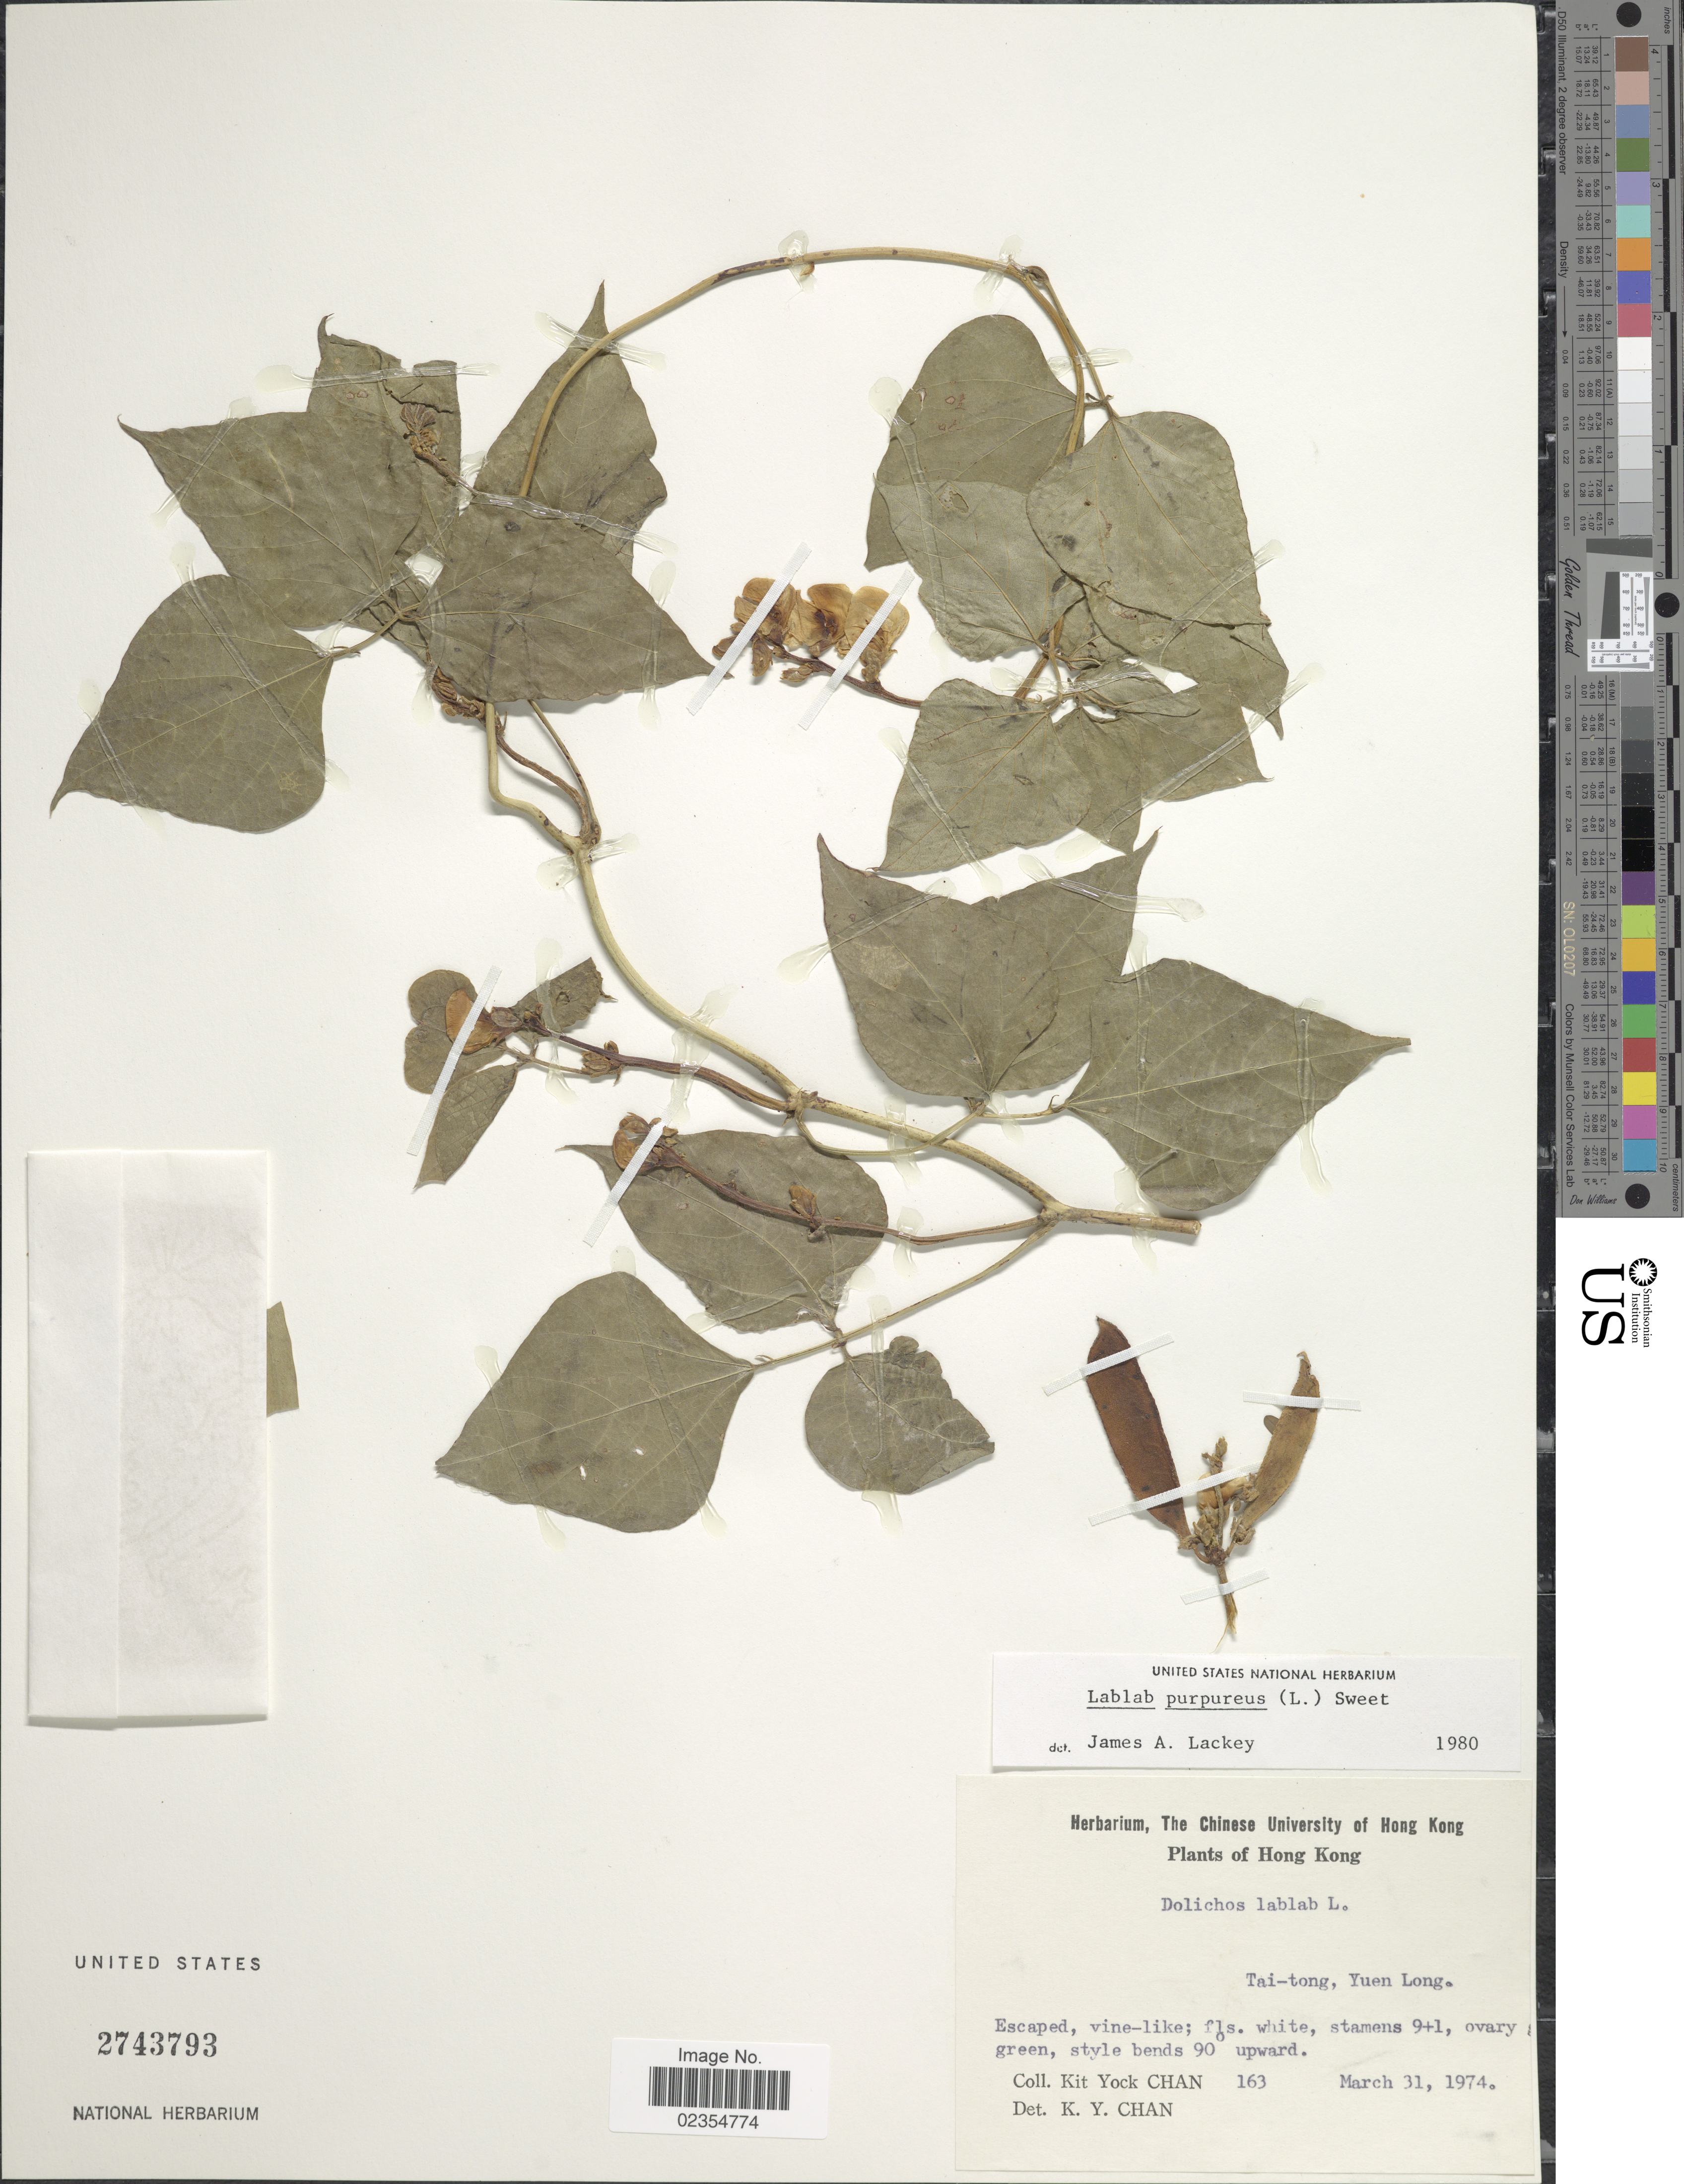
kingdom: Plantae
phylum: Tracheophyta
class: Magnoliopsida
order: Fabales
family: Fabaceae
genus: Lablab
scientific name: Lablab purpureus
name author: (L.) Sweet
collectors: K. Chan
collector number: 163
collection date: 1974-03-31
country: China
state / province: Hong Kong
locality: Tai-tong, Yuen Long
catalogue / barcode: US 2743793